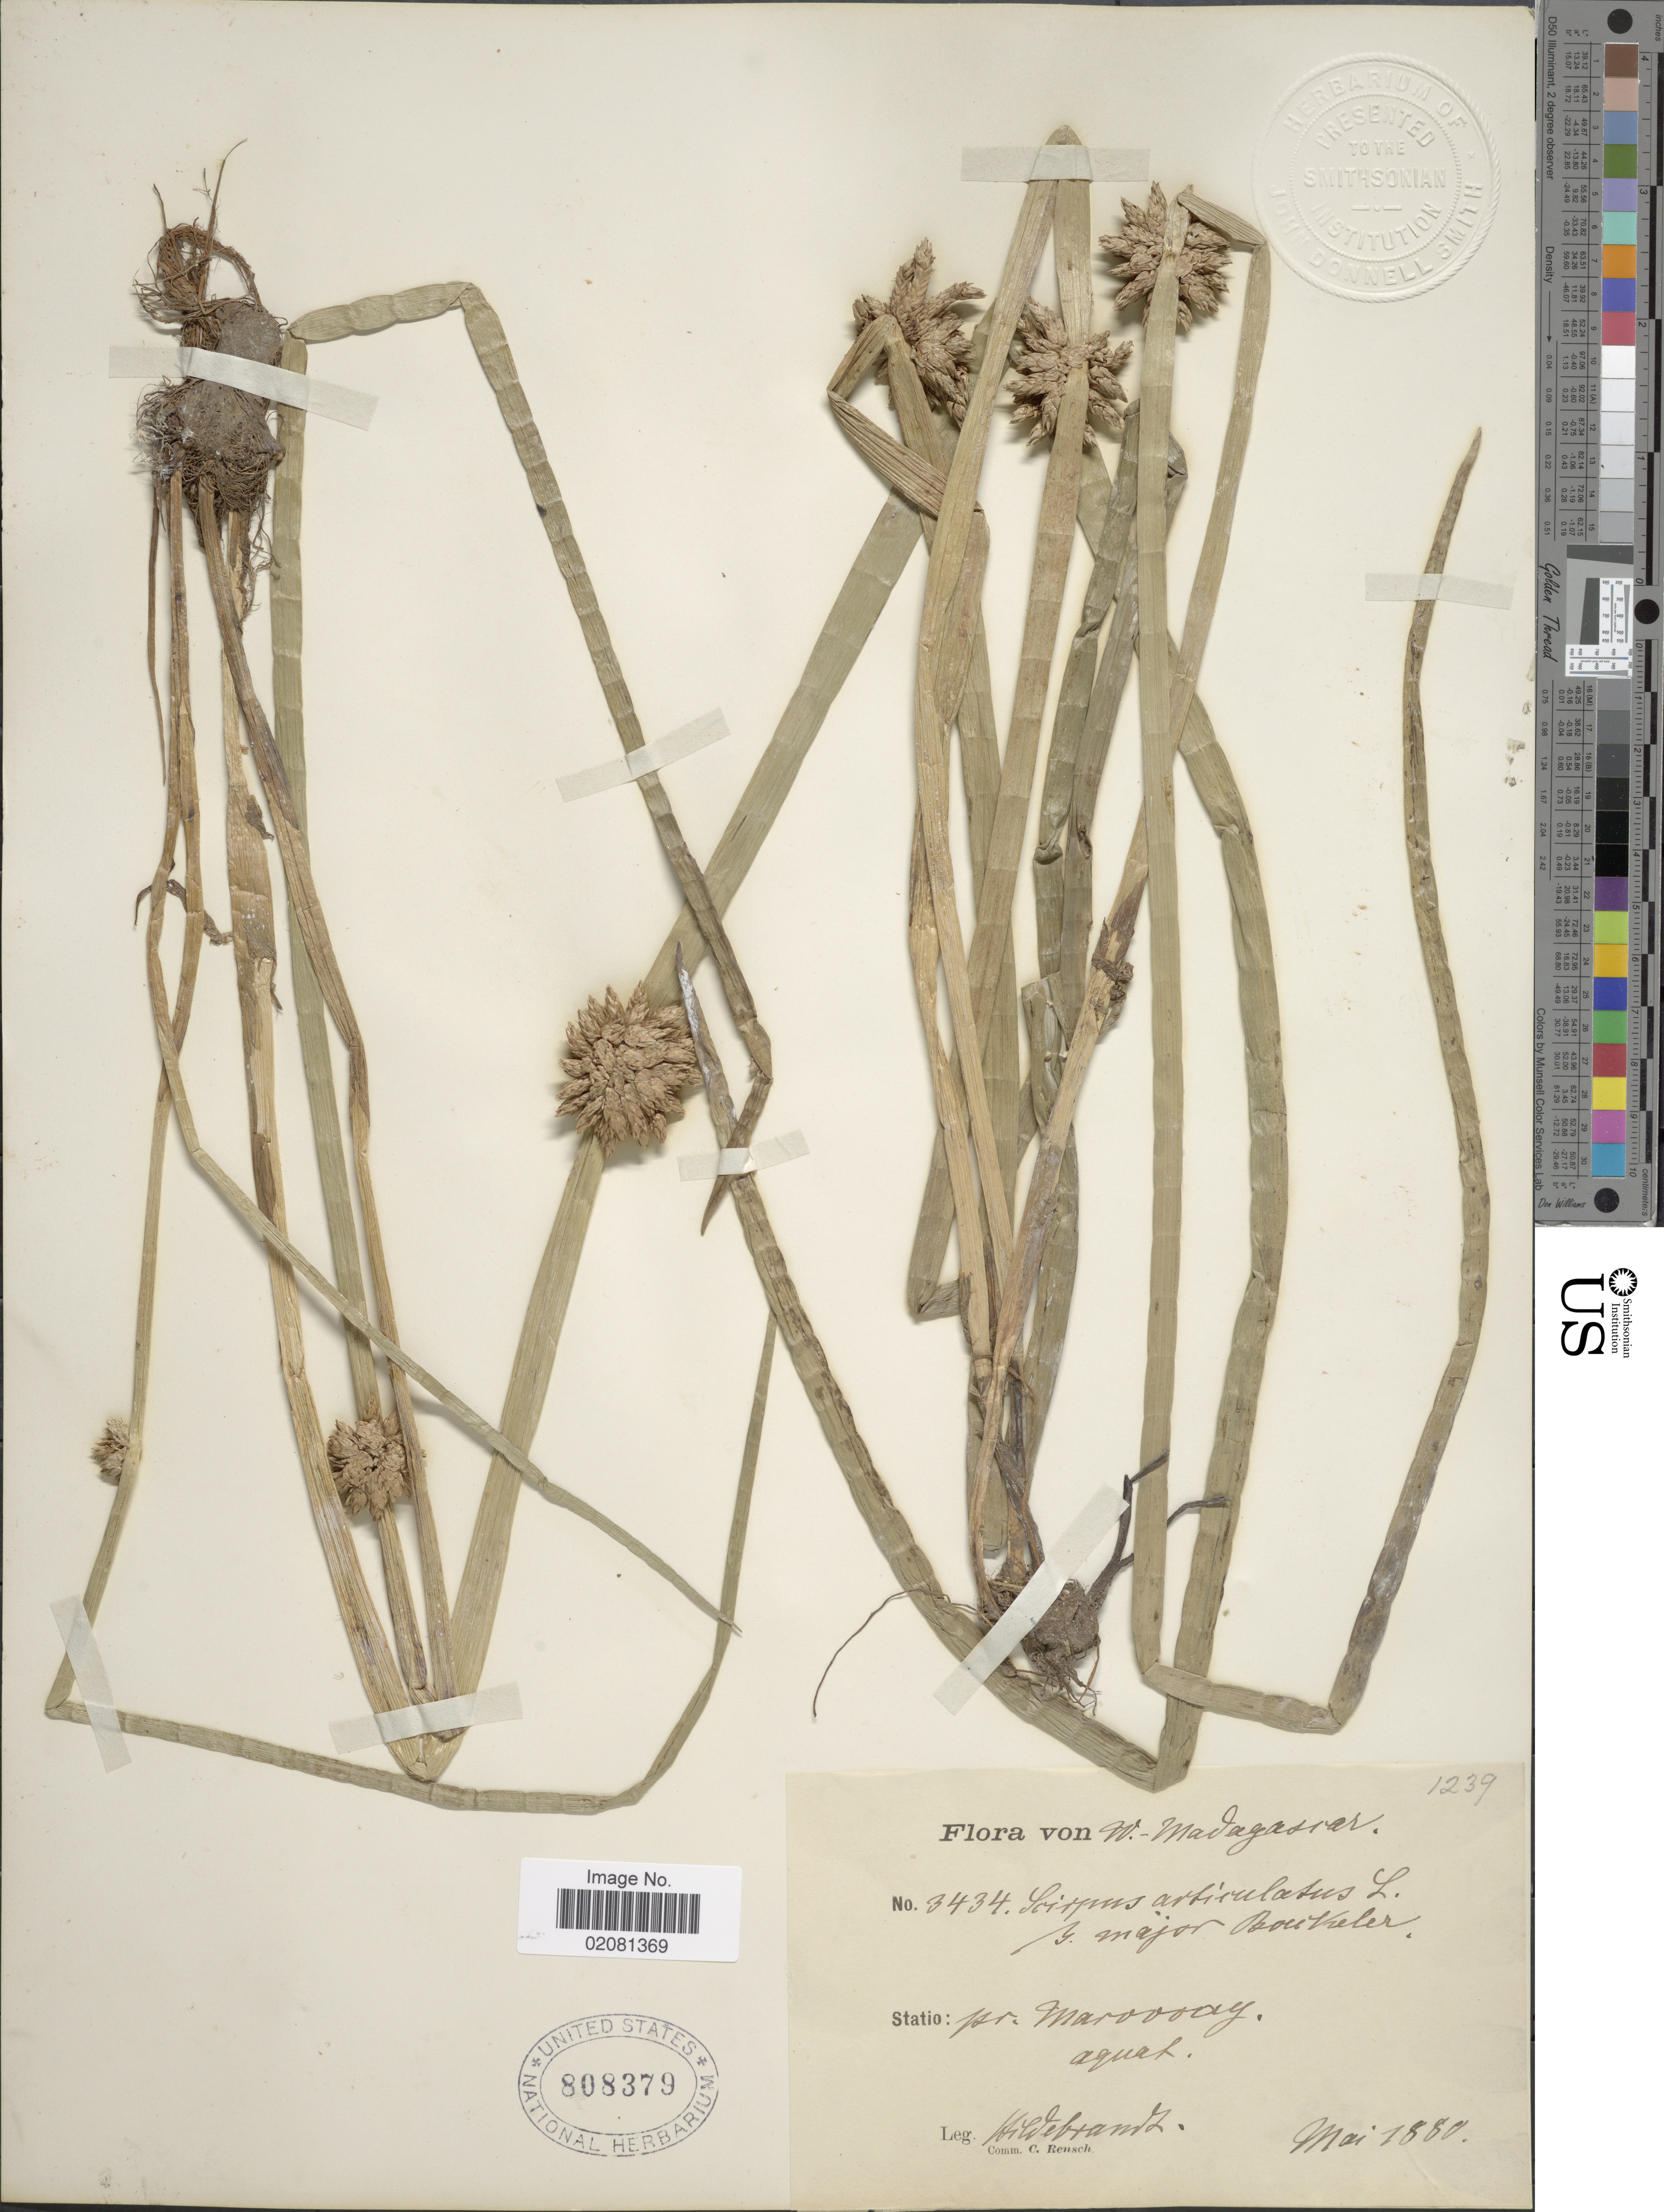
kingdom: Plantae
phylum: Tracheophyta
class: Liliopsida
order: Poales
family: Cyperaceae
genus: Schoenoplectus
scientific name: Schoenoplectus articulatus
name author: (L.) Palla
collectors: J. Hildebrandt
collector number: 3434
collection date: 1880-05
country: Madagascar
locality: W. Madagascar, pr. Marovoay, aquat.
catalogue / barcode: US 808379